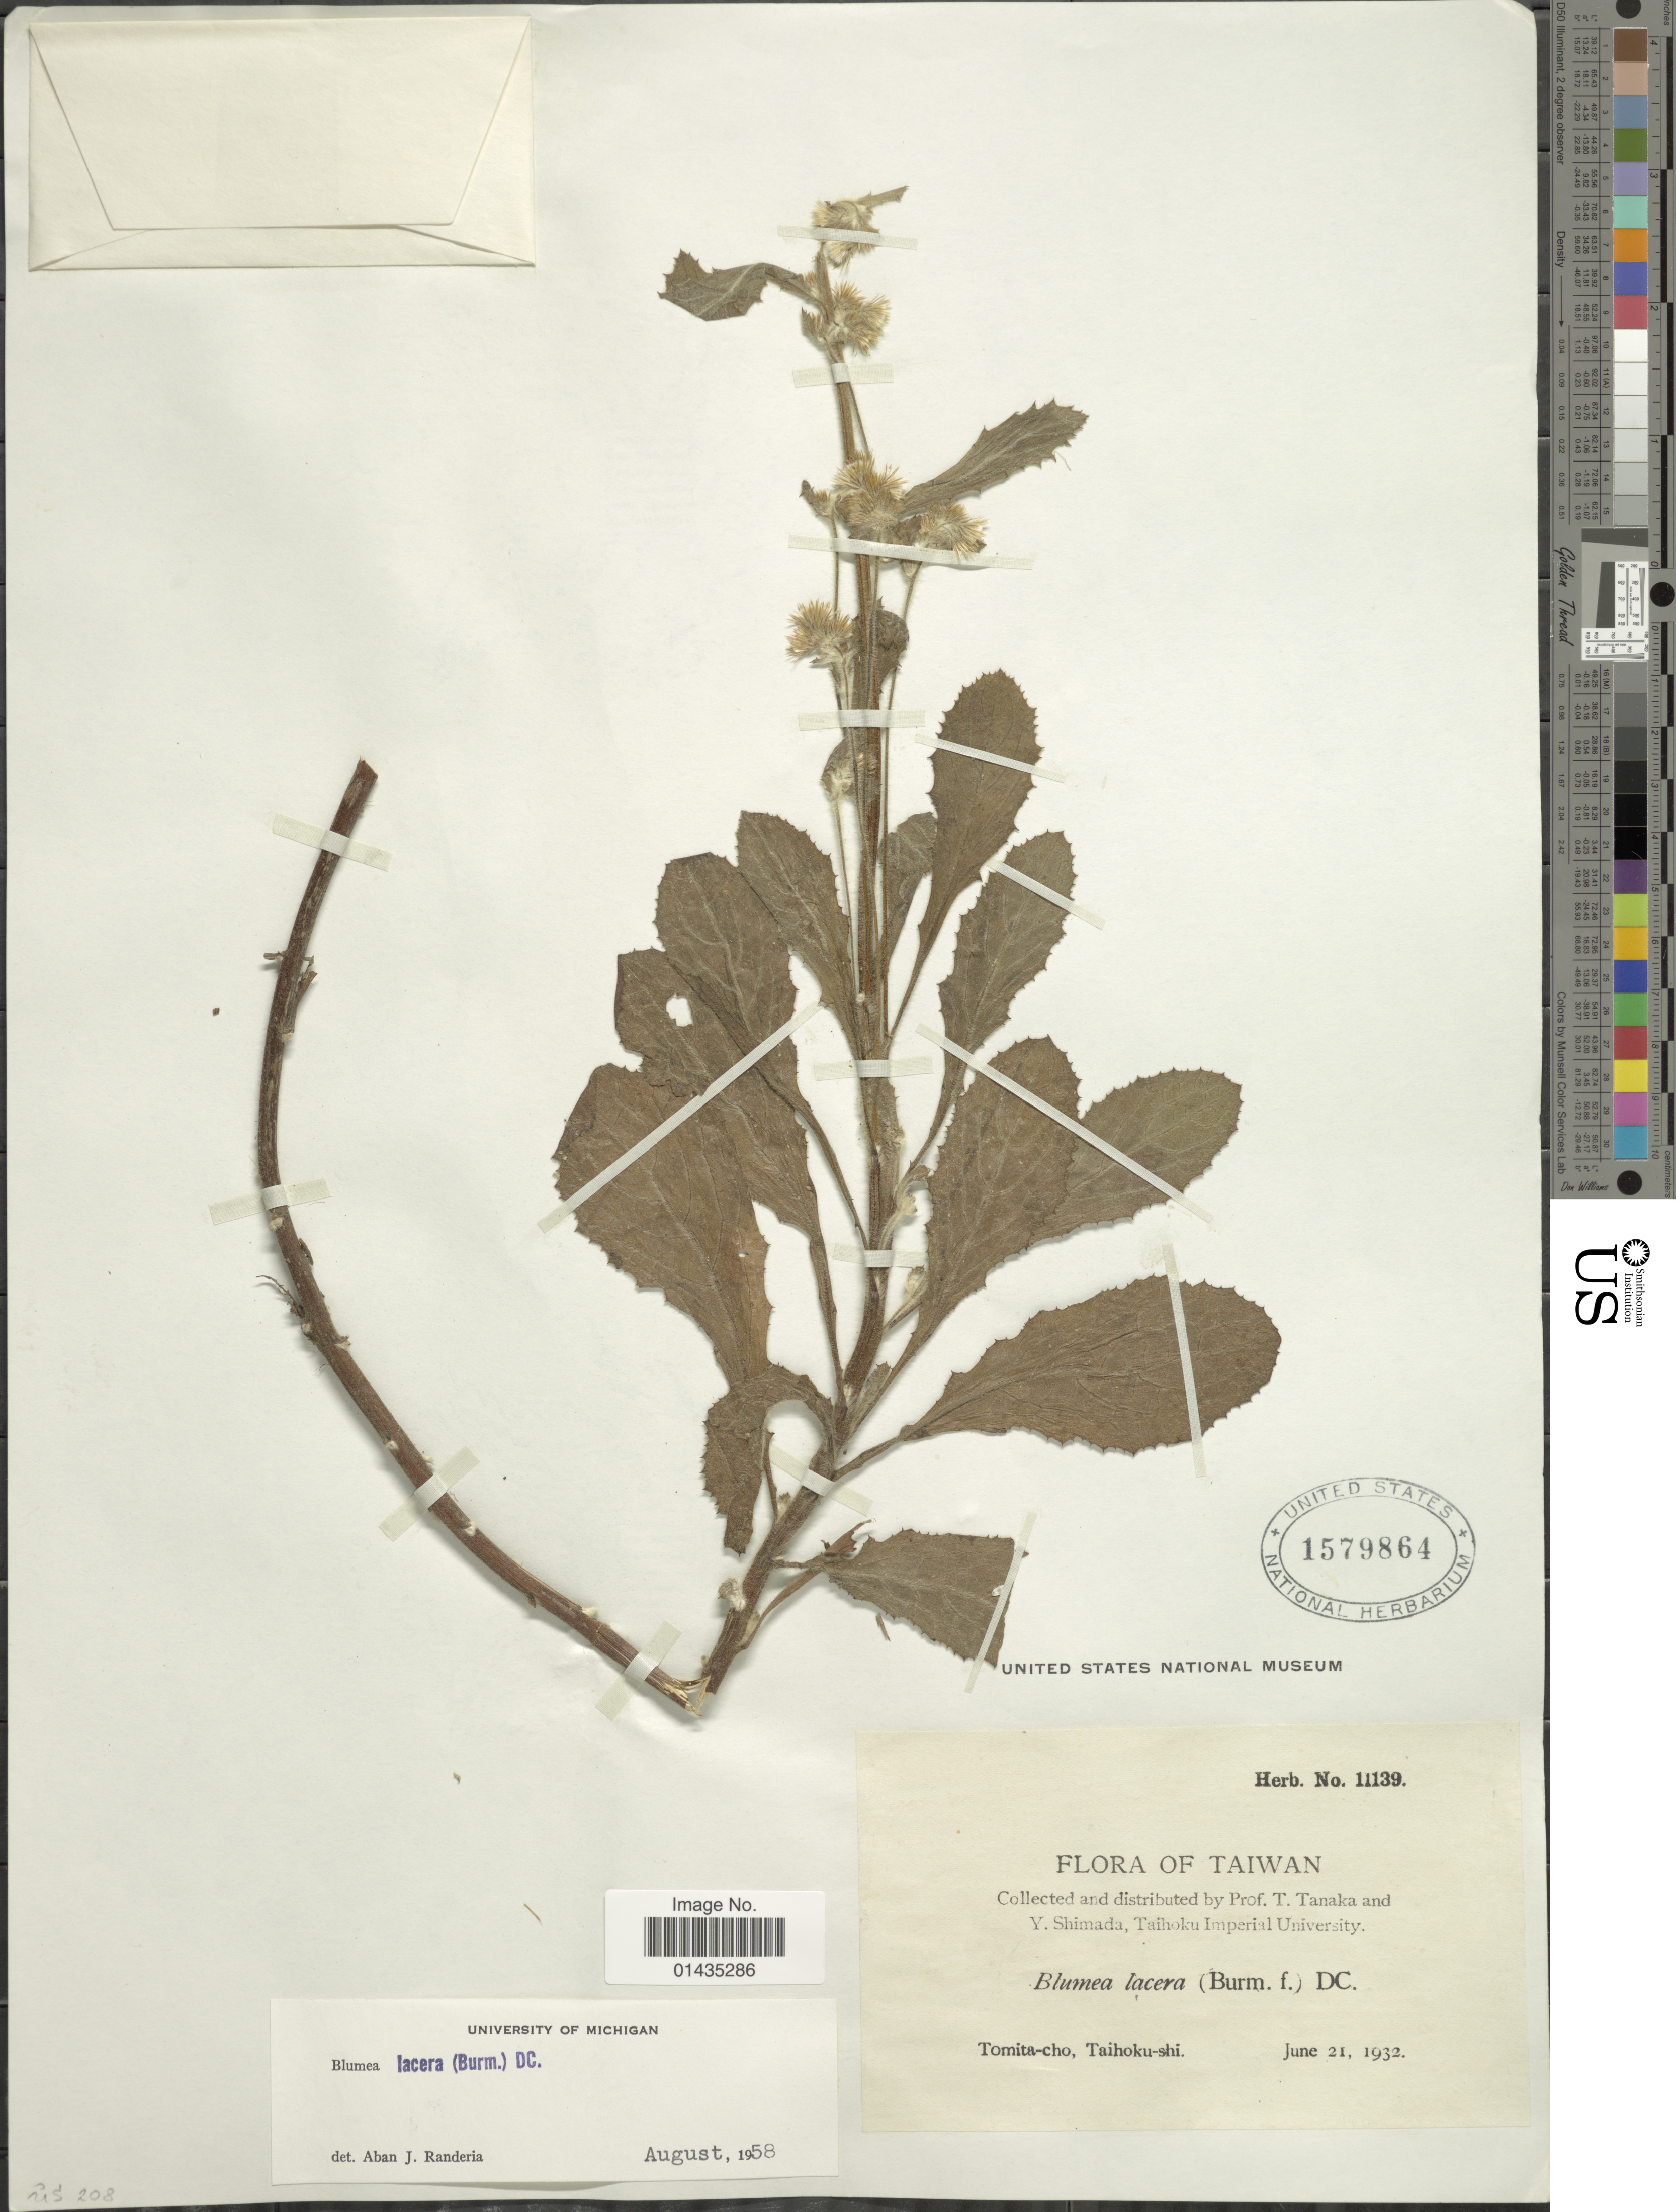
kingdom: Plantae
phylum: Tracheophyta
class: Magnoliopsida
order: Asterales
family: Asteraceae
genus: Blumea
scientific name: Blumea lacera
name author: (Roxb.) DC.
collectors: T. Tanaka & Y. Shimada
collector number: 11139?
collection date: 1932-06-21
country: Taiwan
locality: Tomita-cho, Taihoku-shi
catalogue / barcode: US 1579864